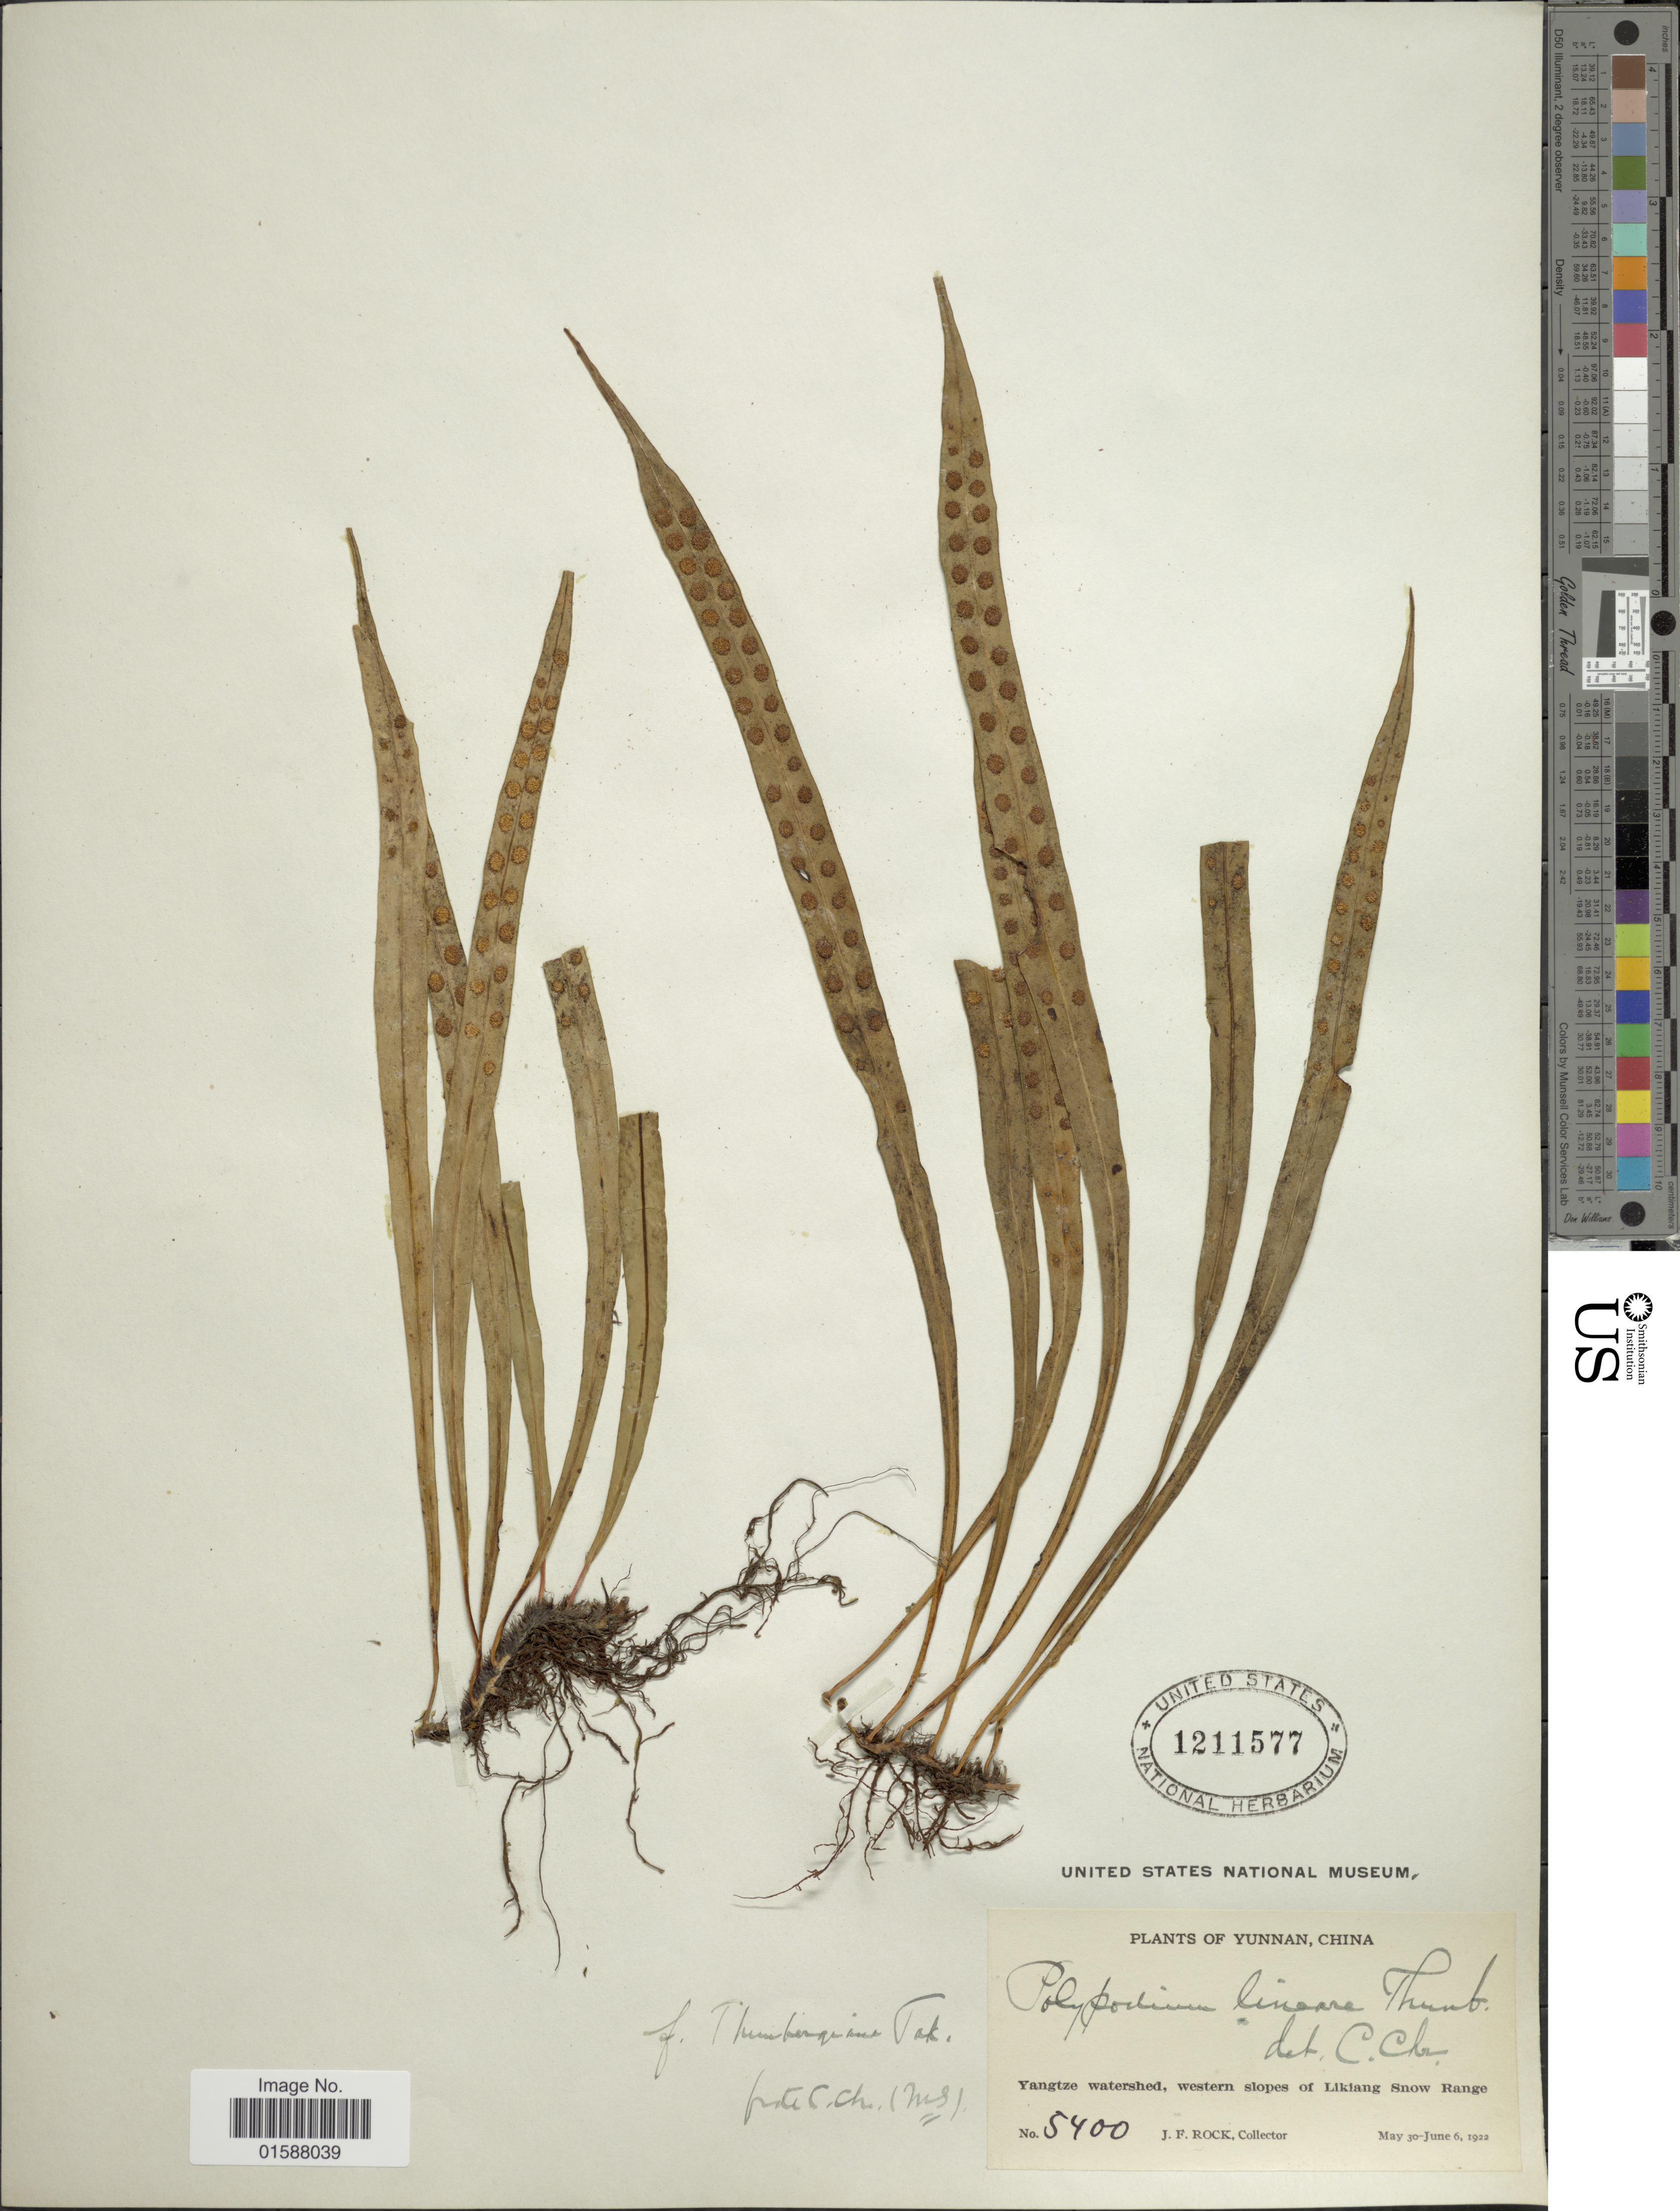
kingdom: Plantae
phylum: Tracheophyta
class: Polypodiopsida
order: Polypodiales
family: Polypodiaceae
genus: Lepisorus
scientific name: Lepisorus thunbergianus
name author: (Kaulf.) Ching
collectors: J. Rock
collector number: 5400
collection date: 1922-05-30/1922-06-06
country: China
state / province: Yunnan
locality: Yangtze watershed, western slopes of Likiang Snow Range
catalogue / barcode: US 1211577